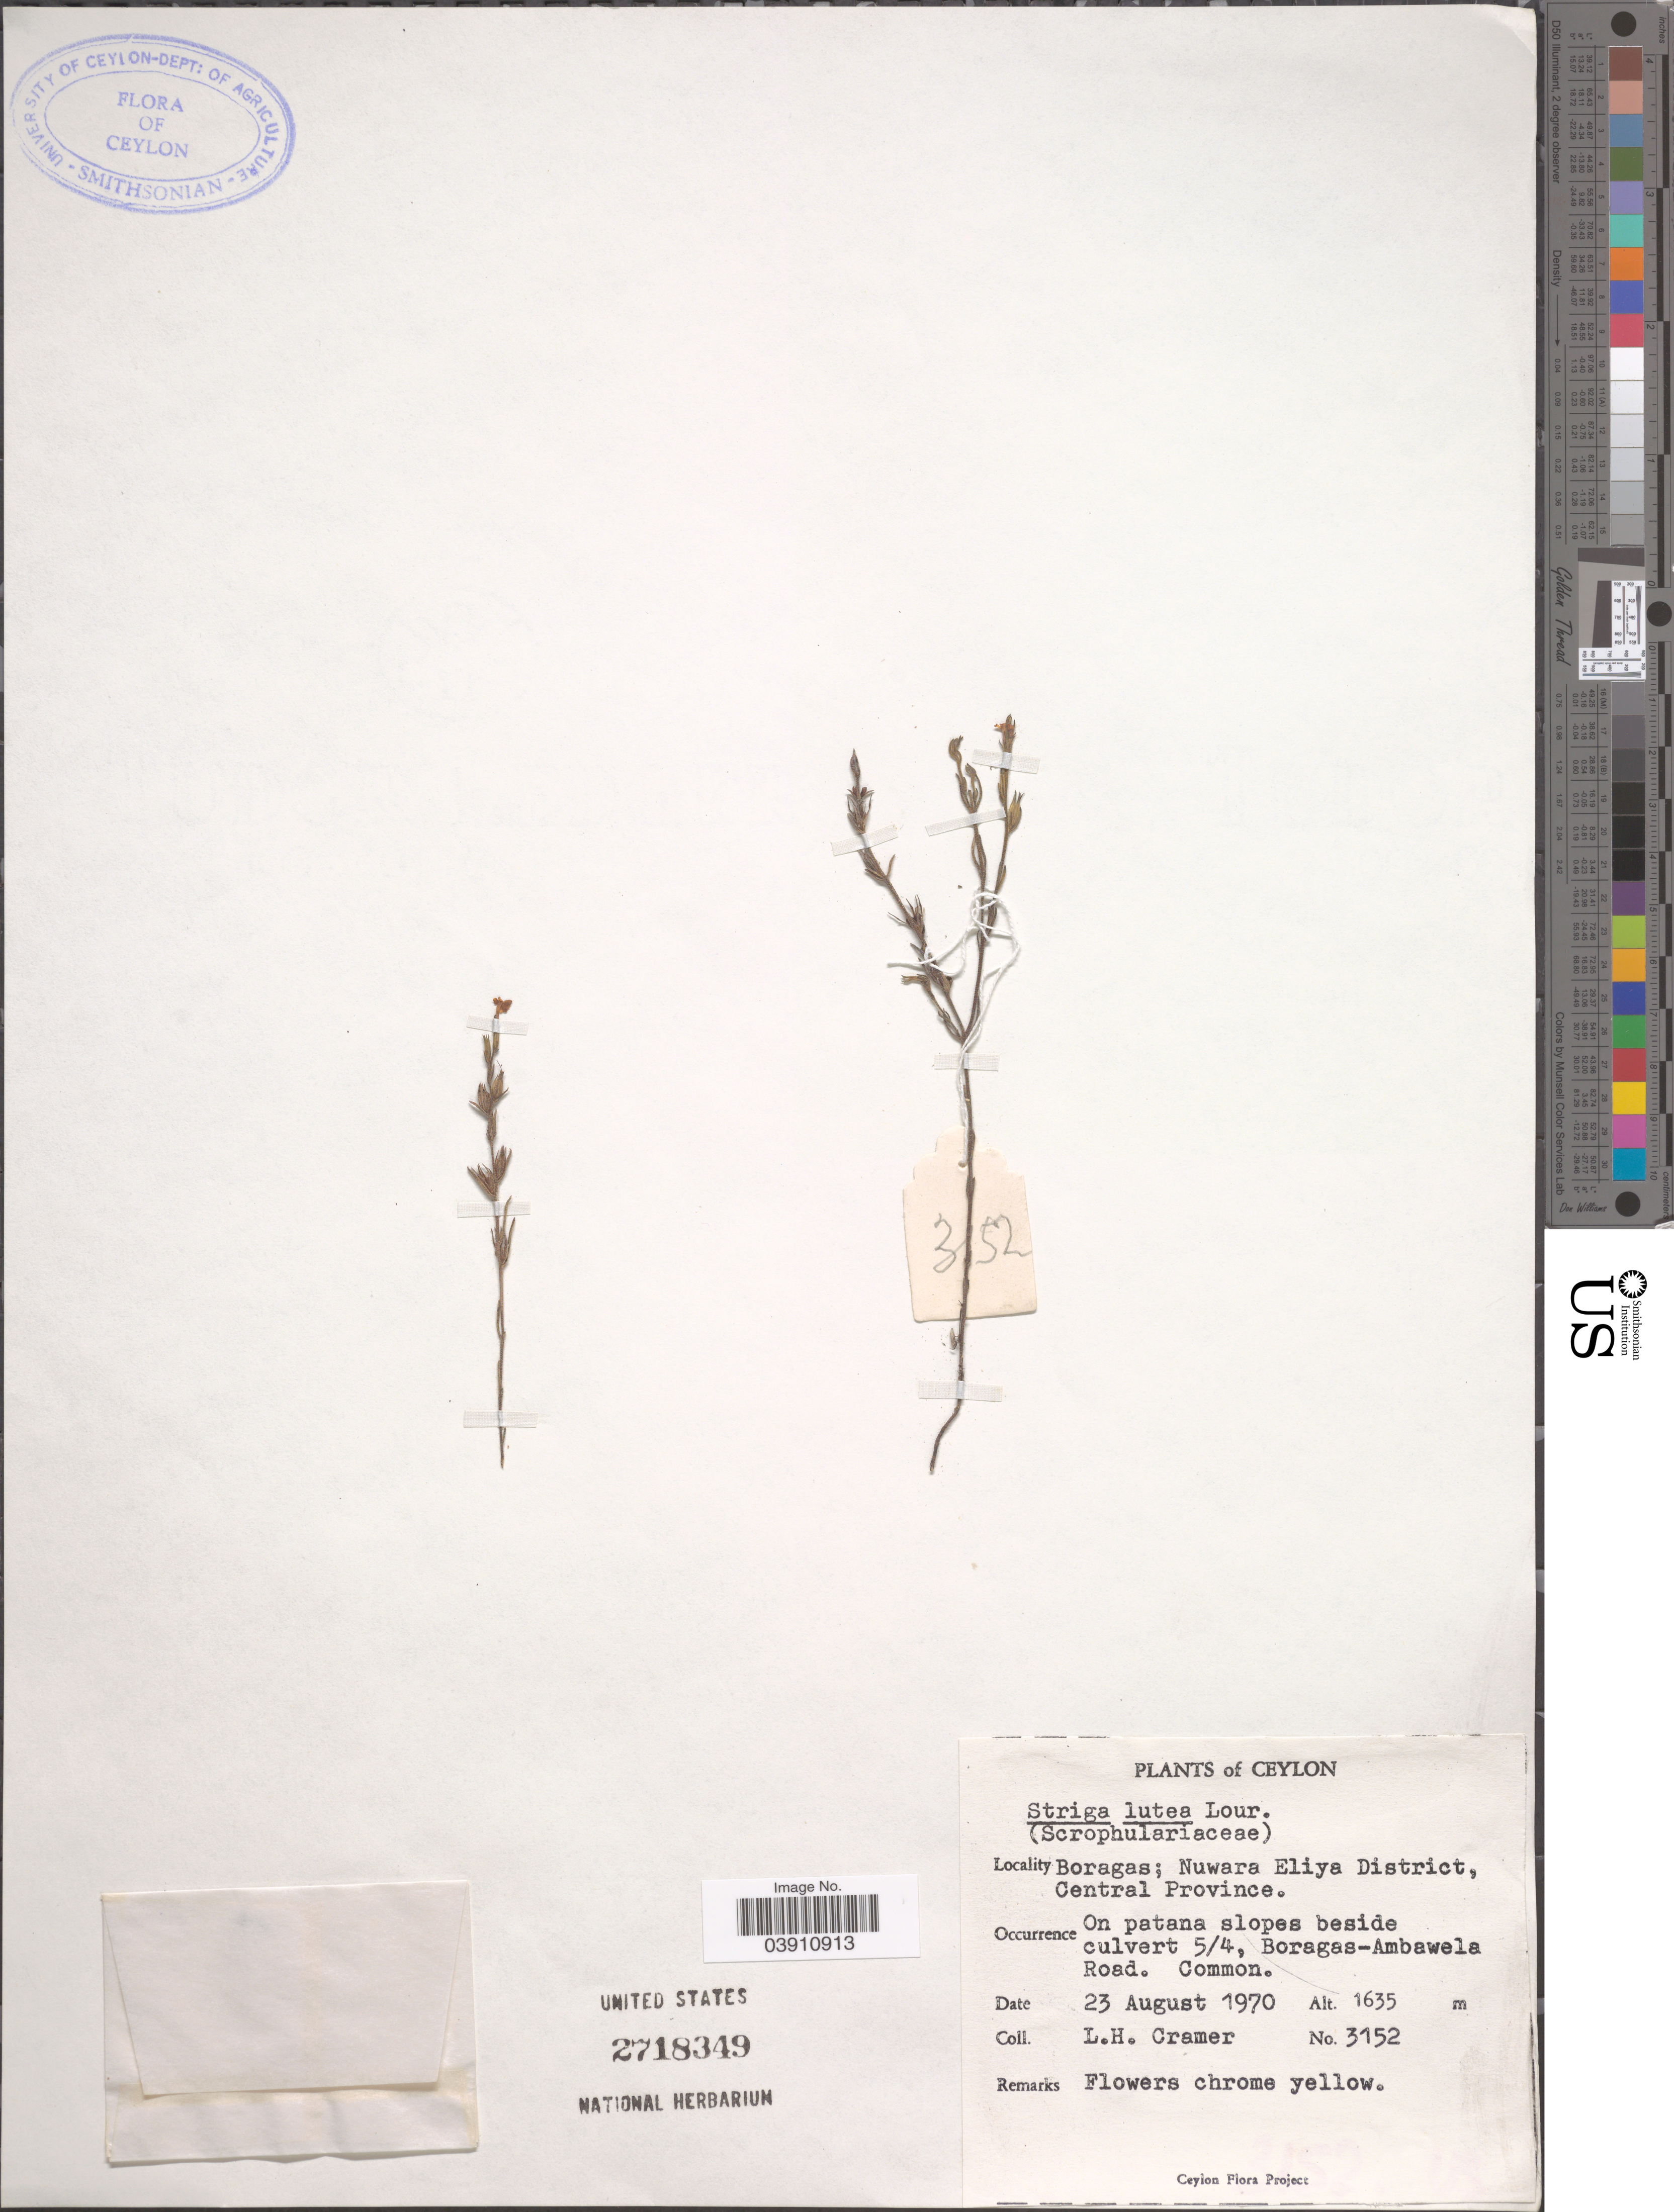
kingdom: Plantae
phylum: Tracheophyta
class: Magnoliopsida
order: Lamiales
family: Orobanchaceae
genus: Striga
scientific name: Striga lutea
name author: Lour.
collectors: L. H. Cramer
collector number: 3152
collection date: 1970-08-23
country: Sri Lanka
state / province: Central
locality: Ceylon. Boragas; Nuwara Eliya District. On patana slopes beside culvert 5/4, Boragas-Ambawela Road.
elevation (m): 1635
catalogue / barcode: US 2718349